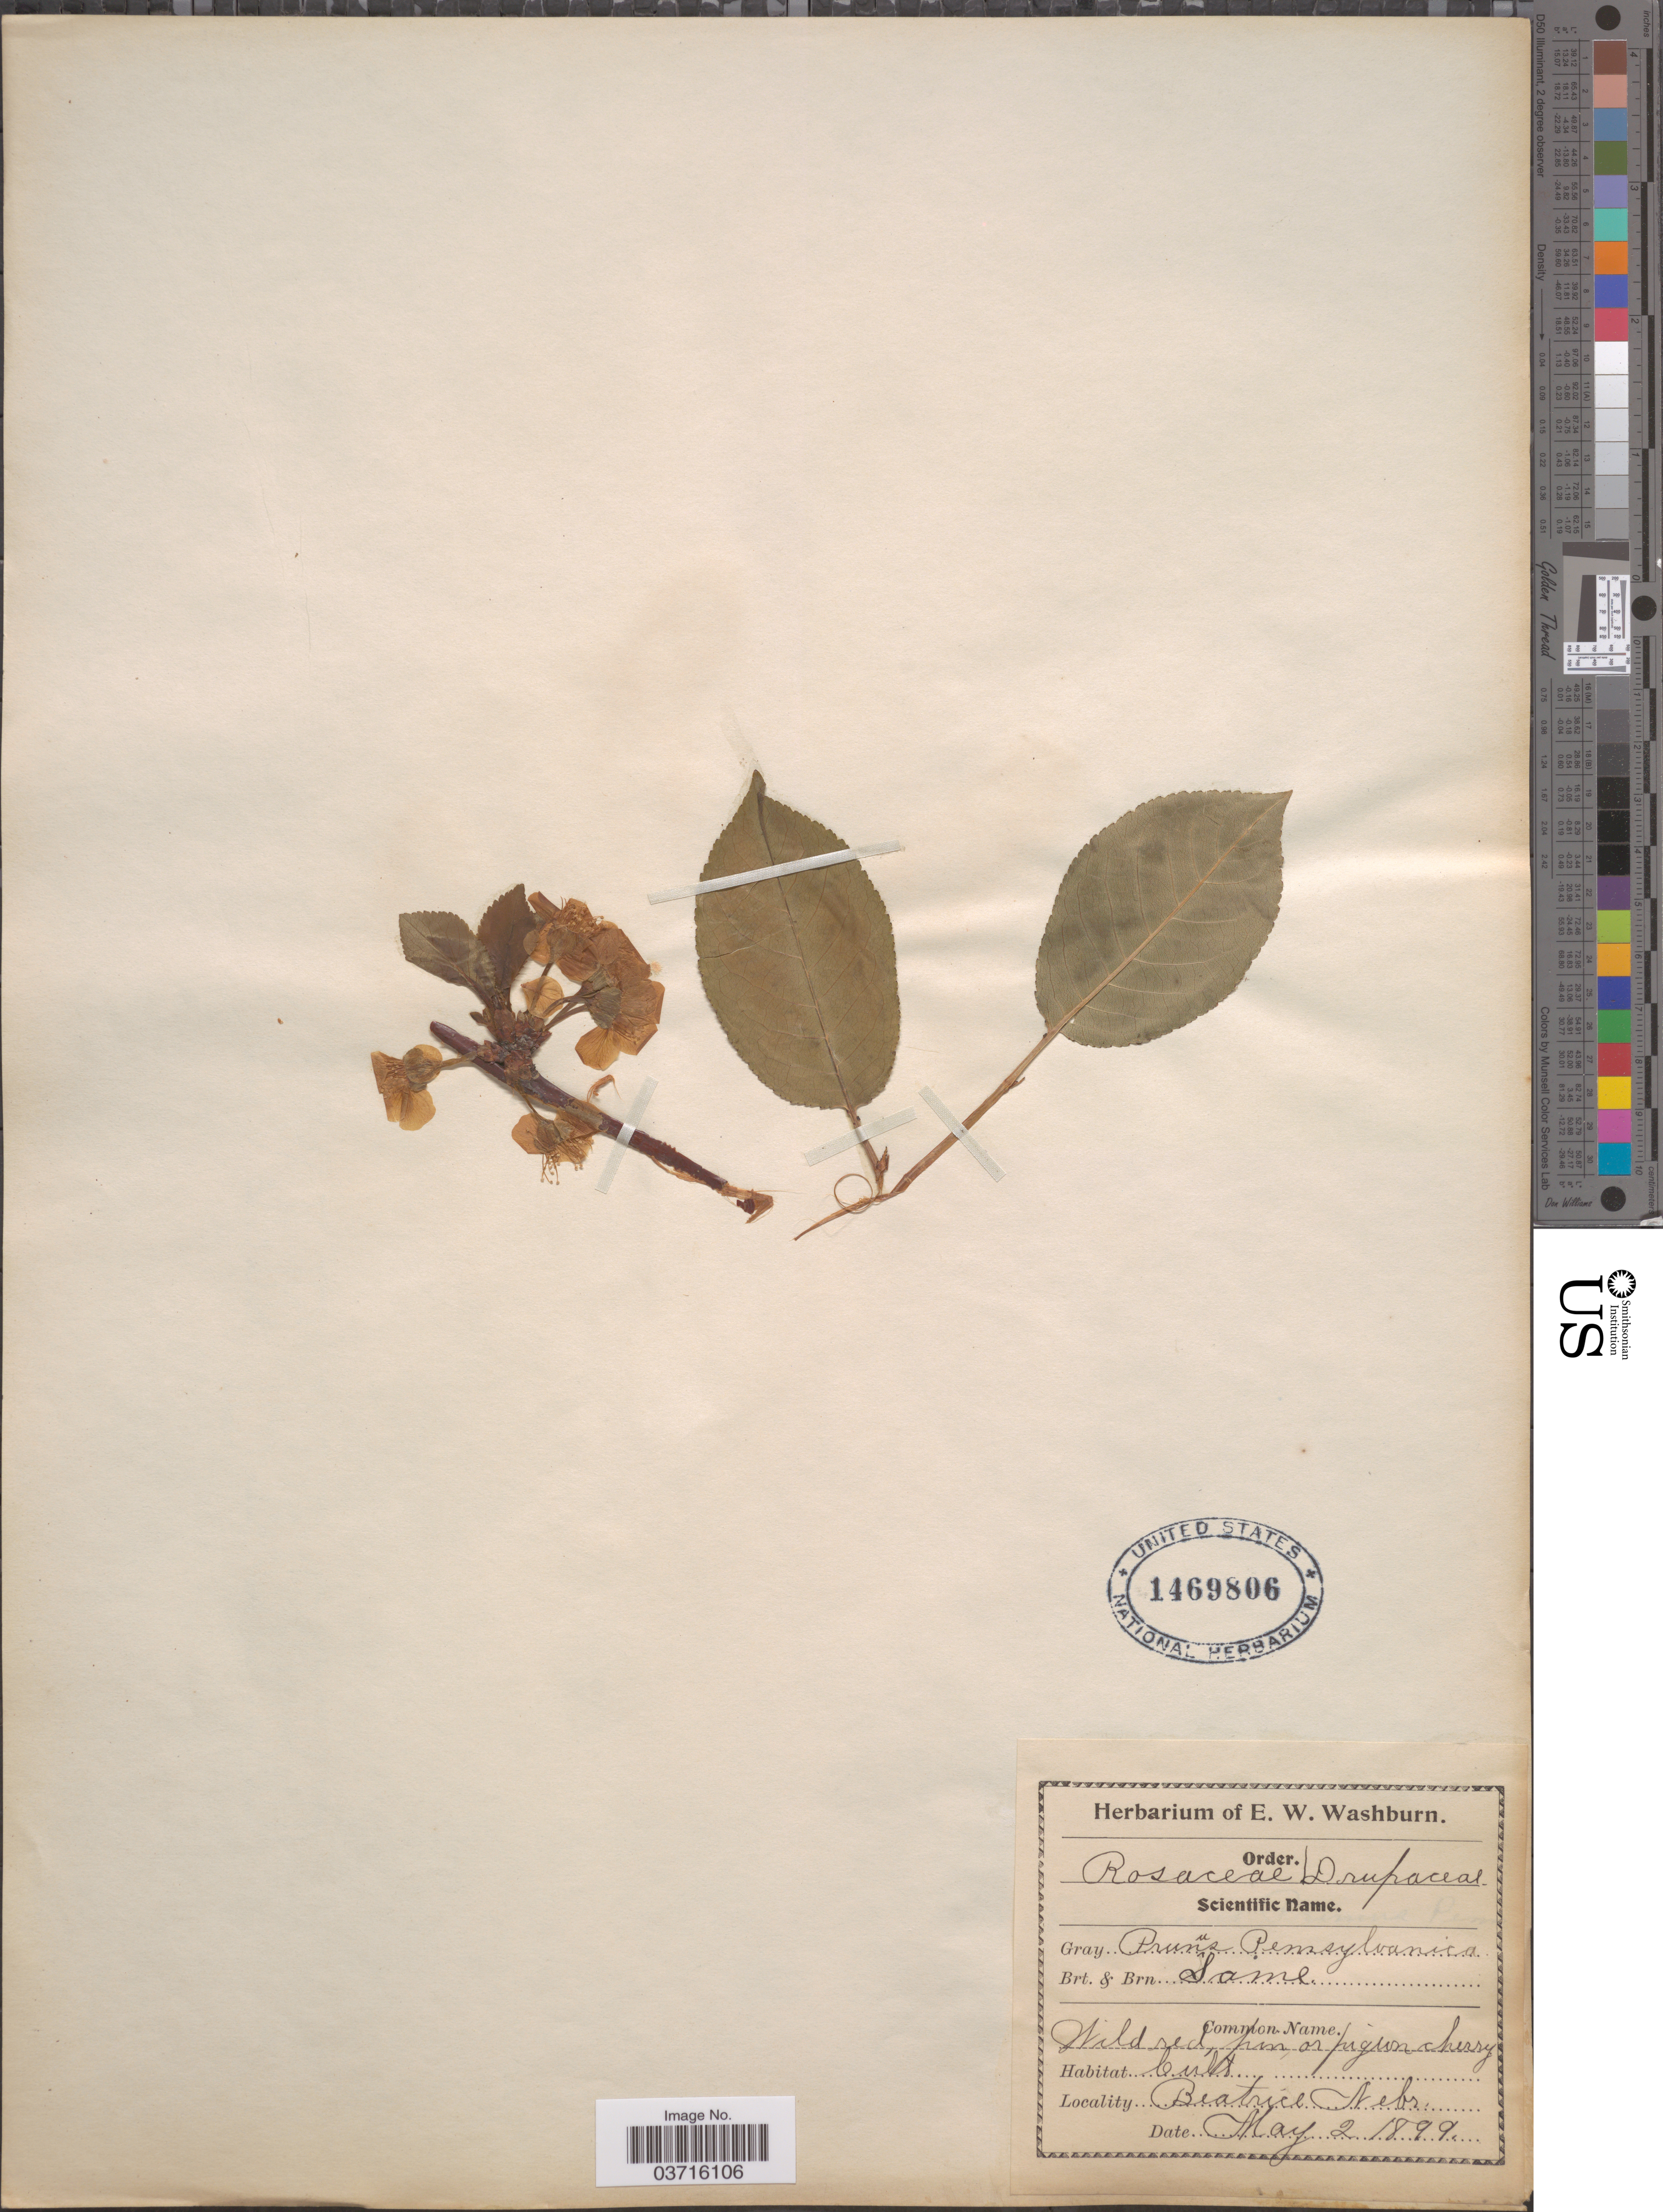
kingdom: Plantae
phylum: Tracheophyta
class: Magnoliopsida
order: Rosales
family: Rosaceae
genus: Prunus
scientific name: Prunus pensylvanica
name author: L. f.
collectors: ex herb. E. W. Washburn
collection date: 1899-05-02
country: United States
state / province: Nebraska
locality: Beatrice.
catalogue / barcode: US 1469806